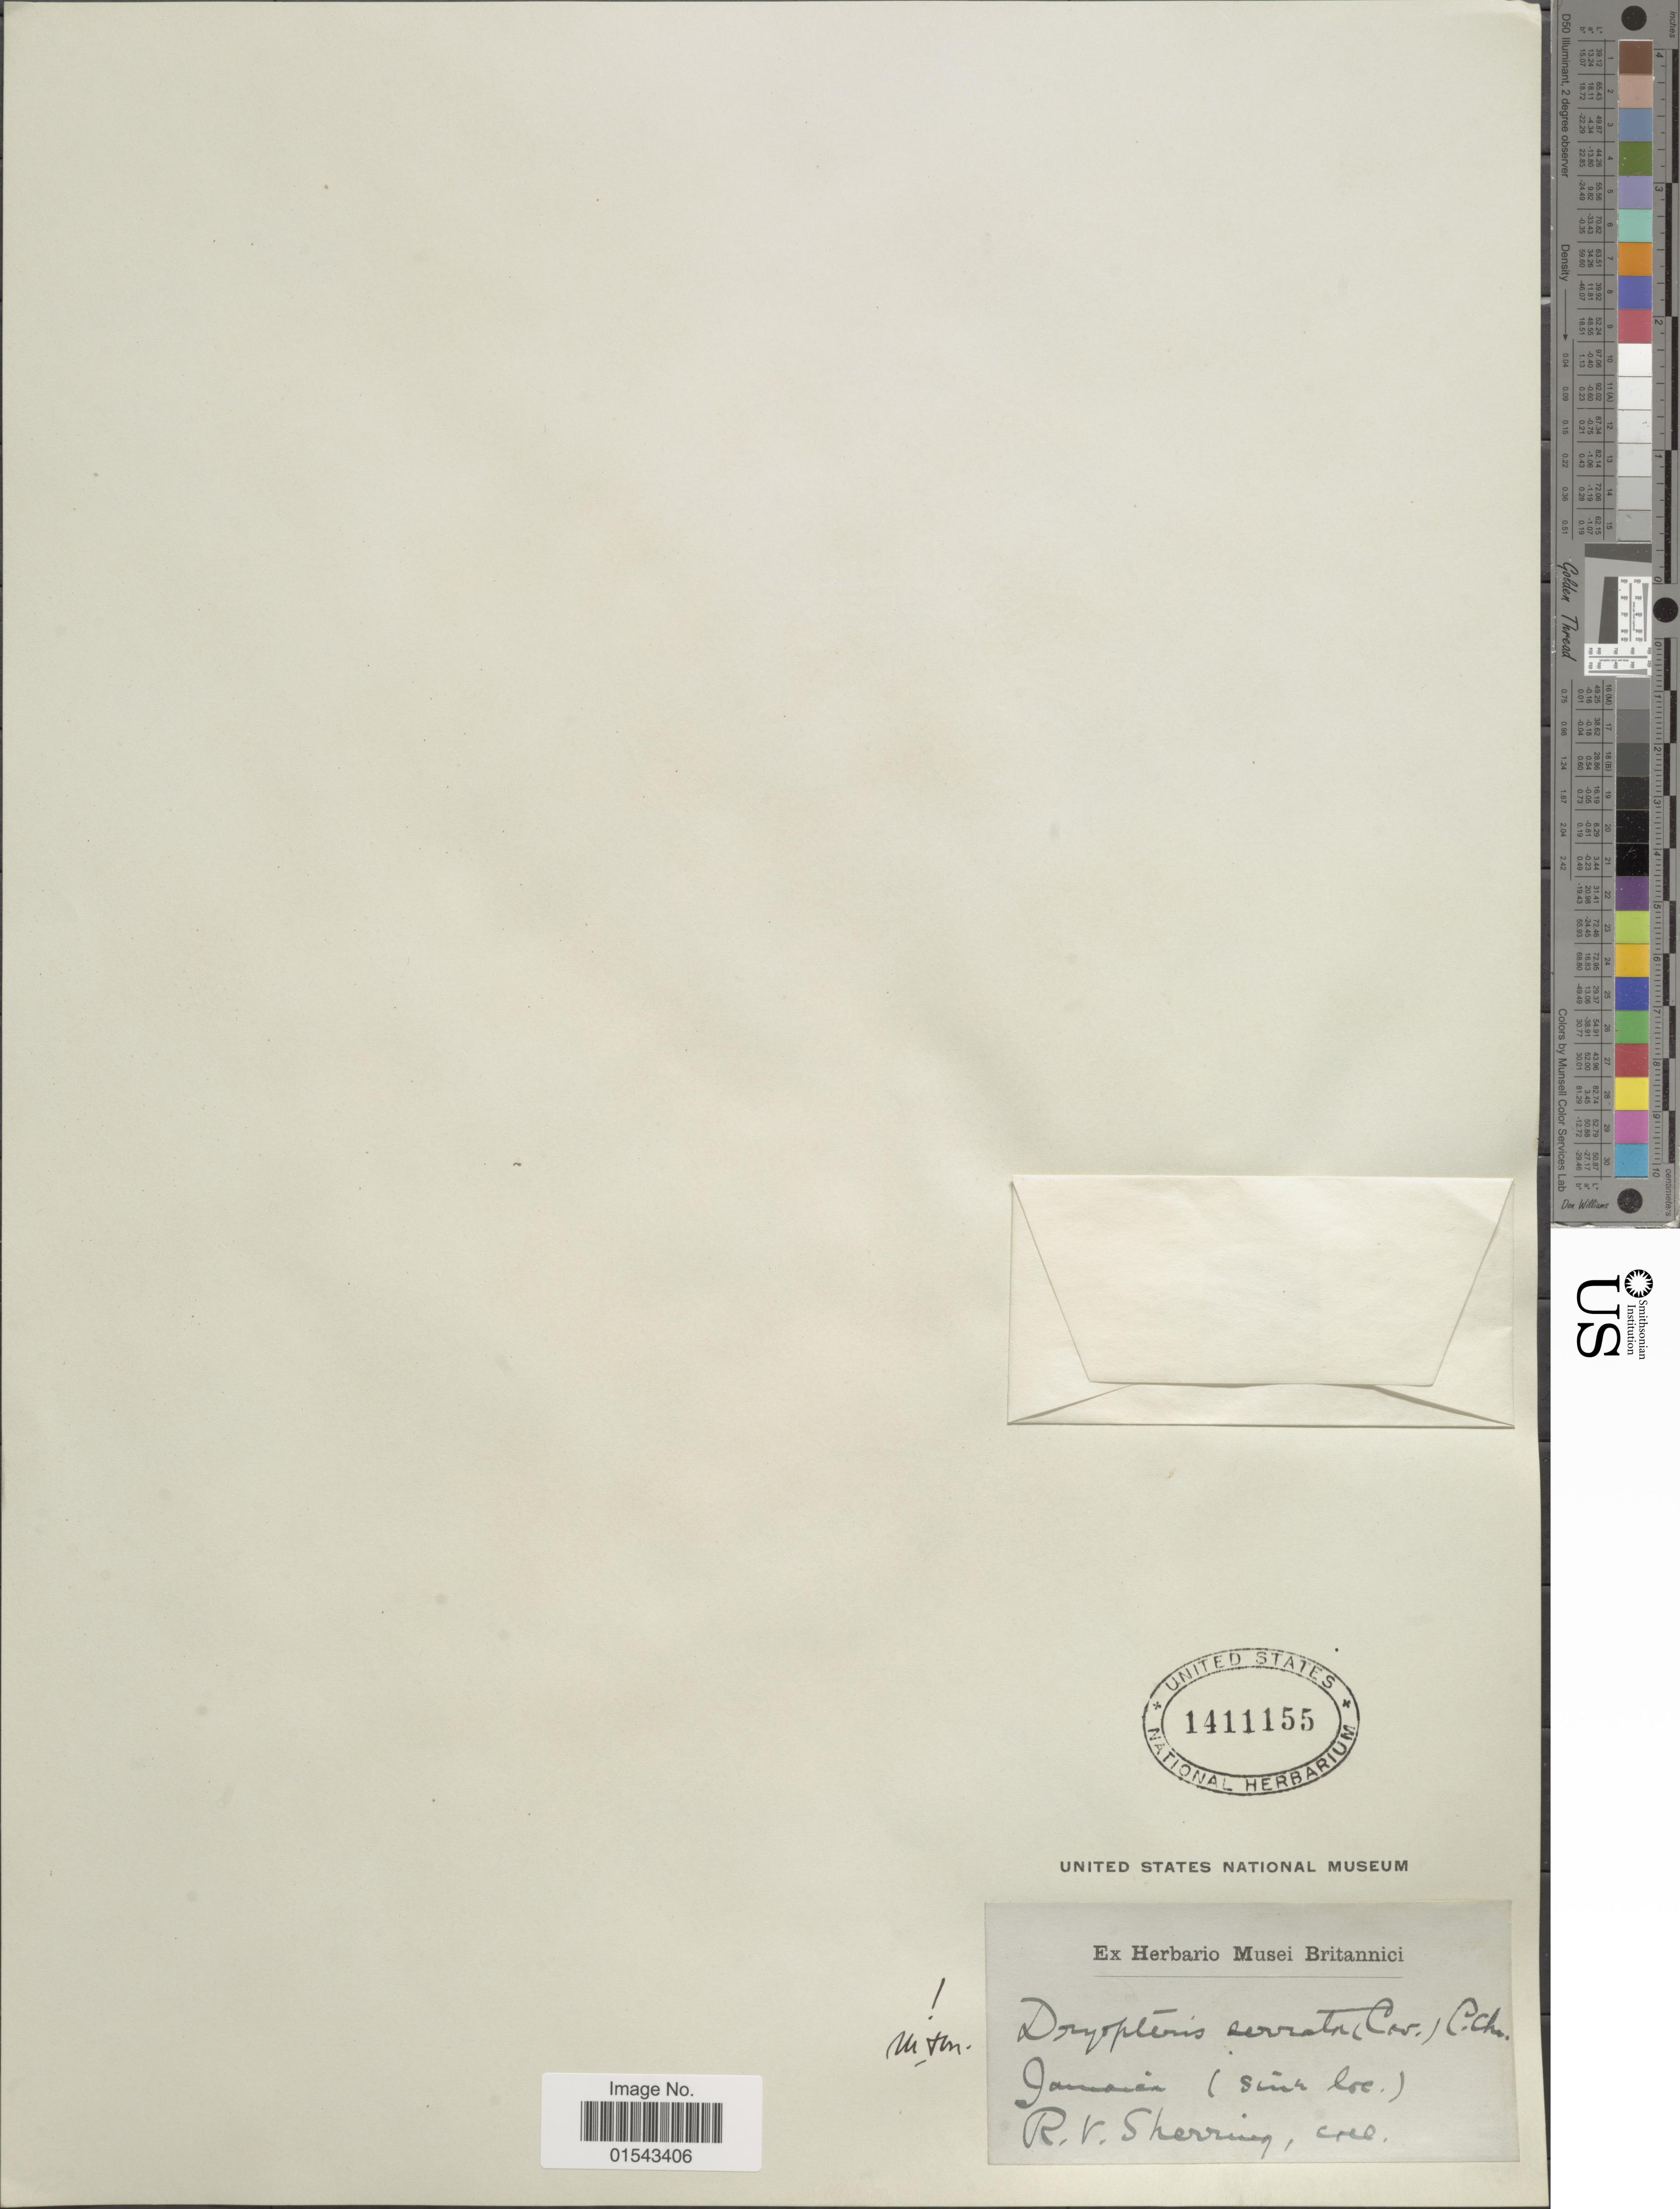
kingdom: Plantae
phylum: Tracheophyta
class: Polypodiopsida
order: Polypodiales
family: Thelypteridaceae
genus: Meniscium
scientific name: Meniscium serratum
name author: Cav.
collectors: R. Sherring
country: Jamaica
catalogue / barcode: US 1411155